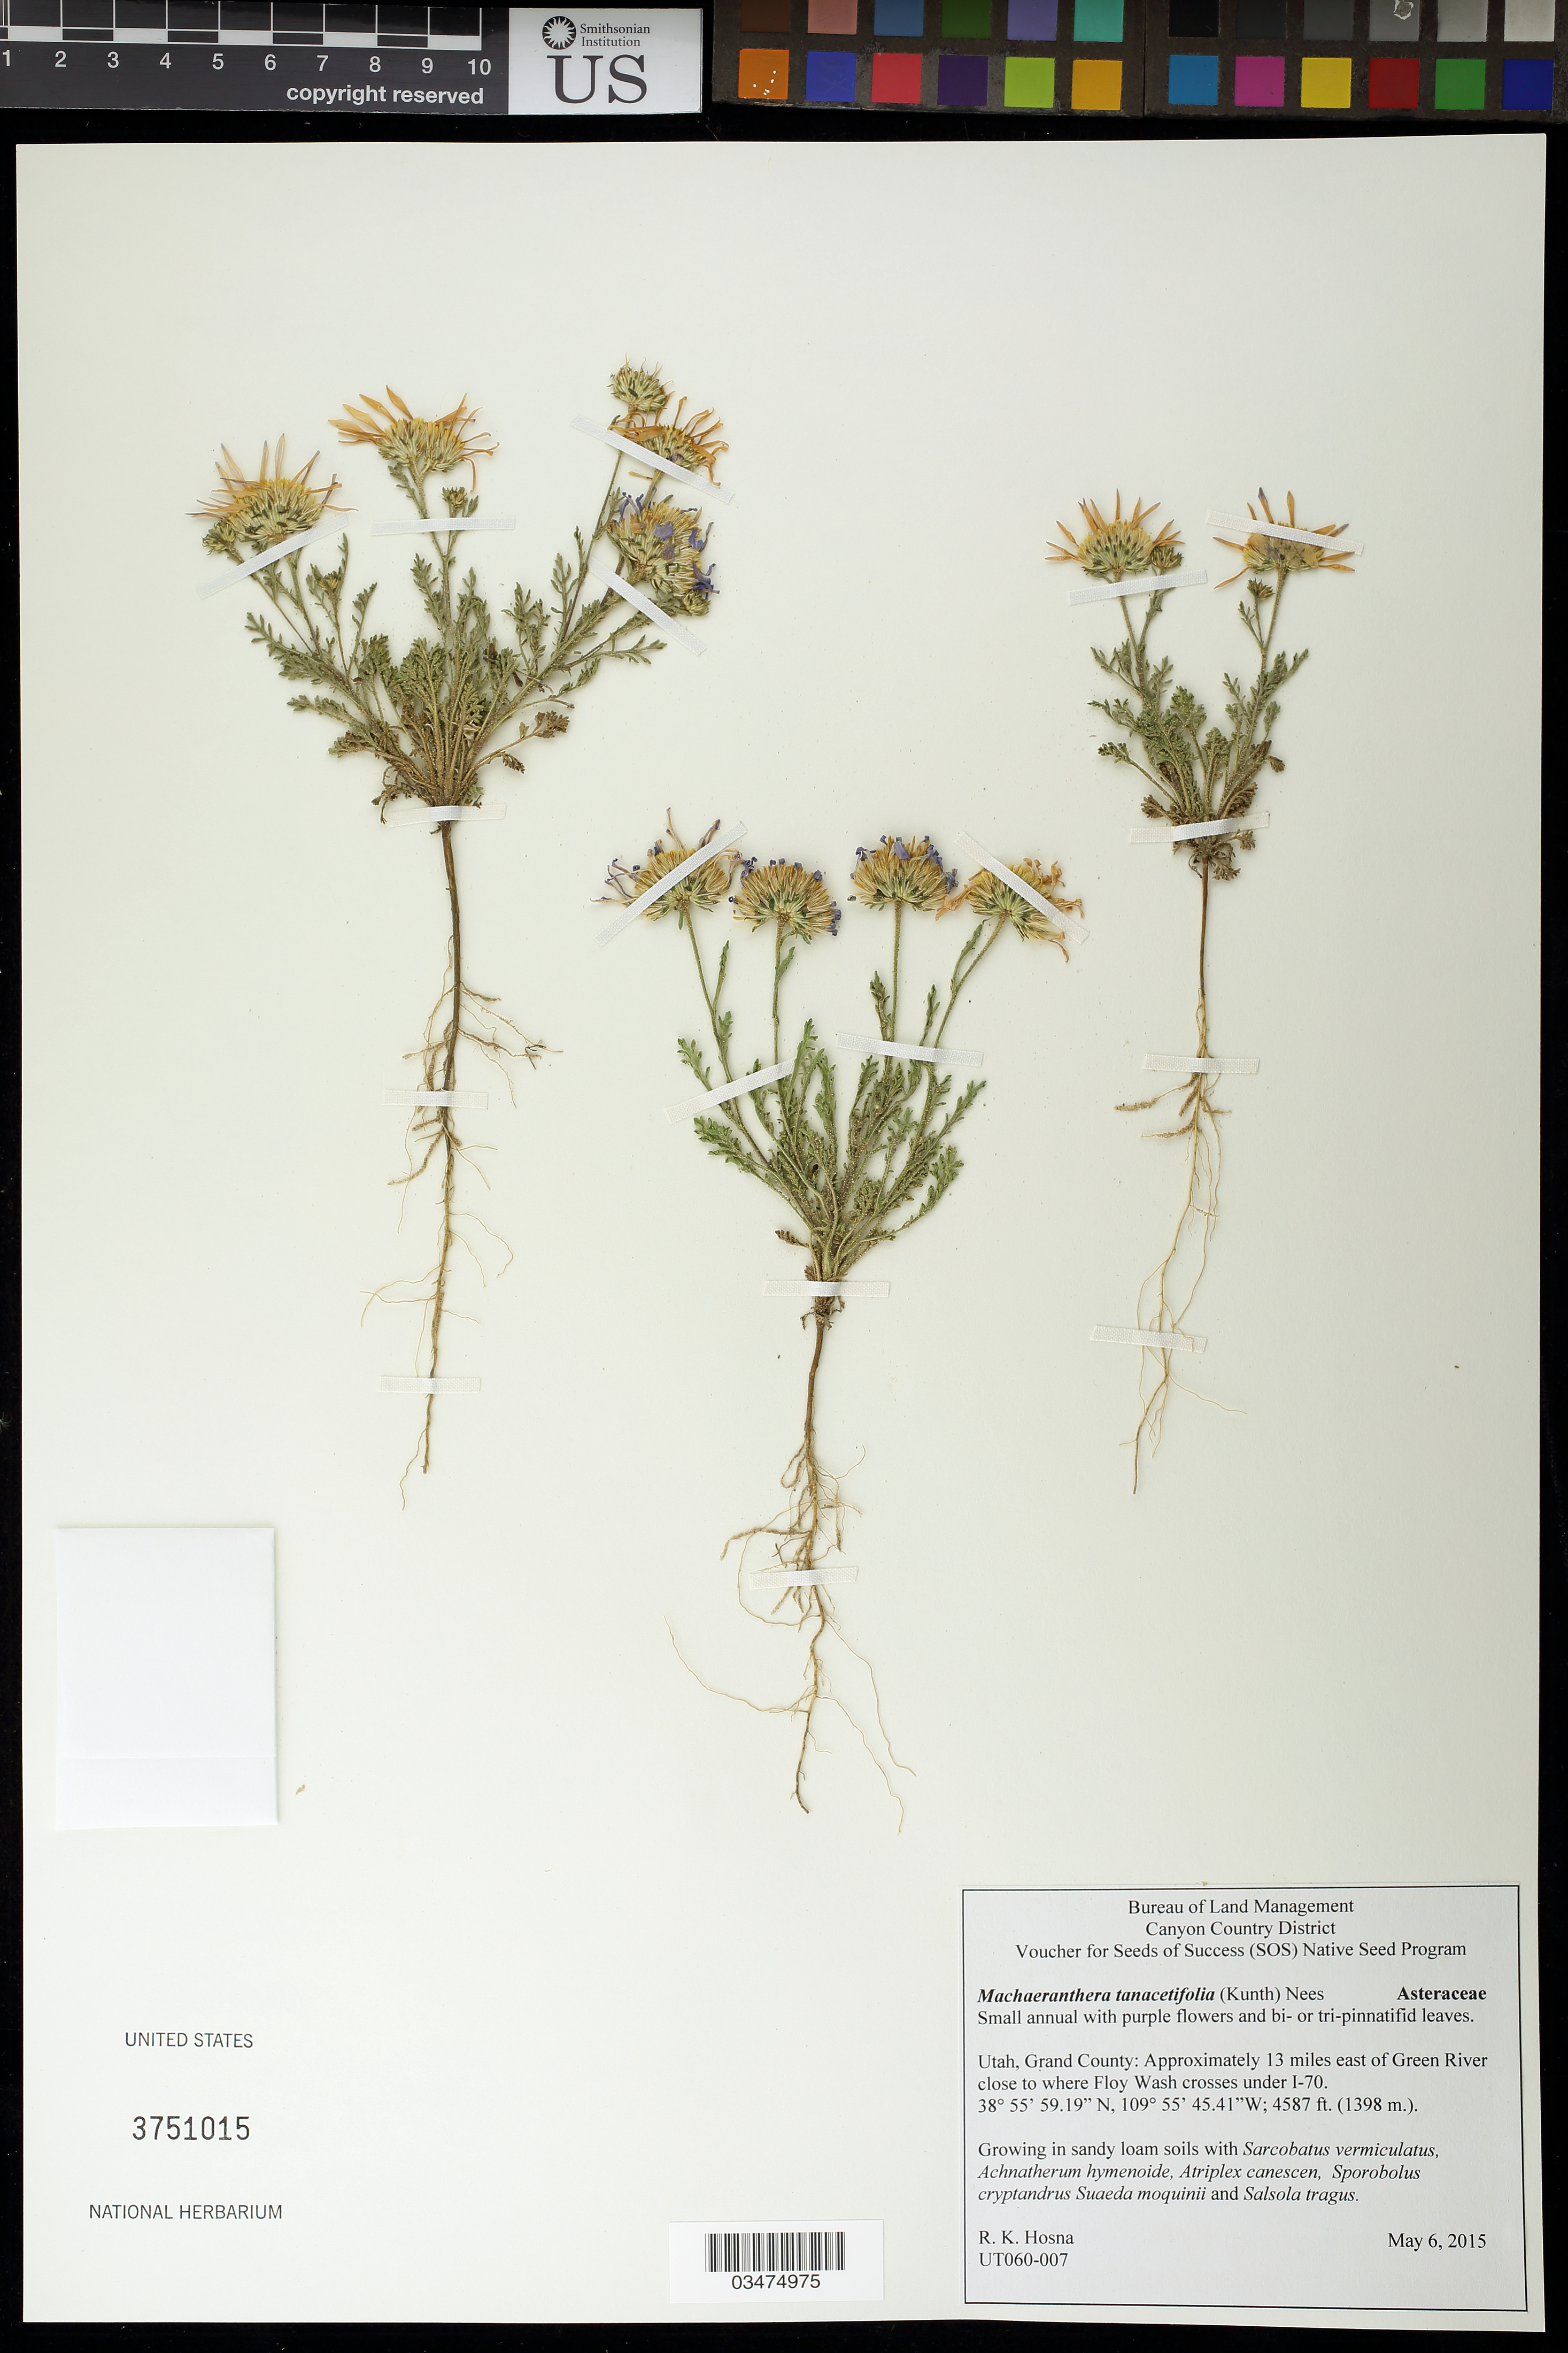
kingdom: Plantae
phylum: Tracheophyta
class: Magnoliopsida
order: Asterales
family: Asteraceae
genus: Machaeranthera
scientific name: Machaeranthera tanacetifolia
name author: (Kunth) Nees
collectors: R. Hosna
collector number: UT060-007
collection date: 2015-05-06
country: United States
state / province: Utah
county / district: Grand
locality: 13 mi. E of Green River close to where Floy Wash crosses under I-70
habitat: Loamy sand soils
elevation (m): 1398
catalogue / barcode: US 3751015